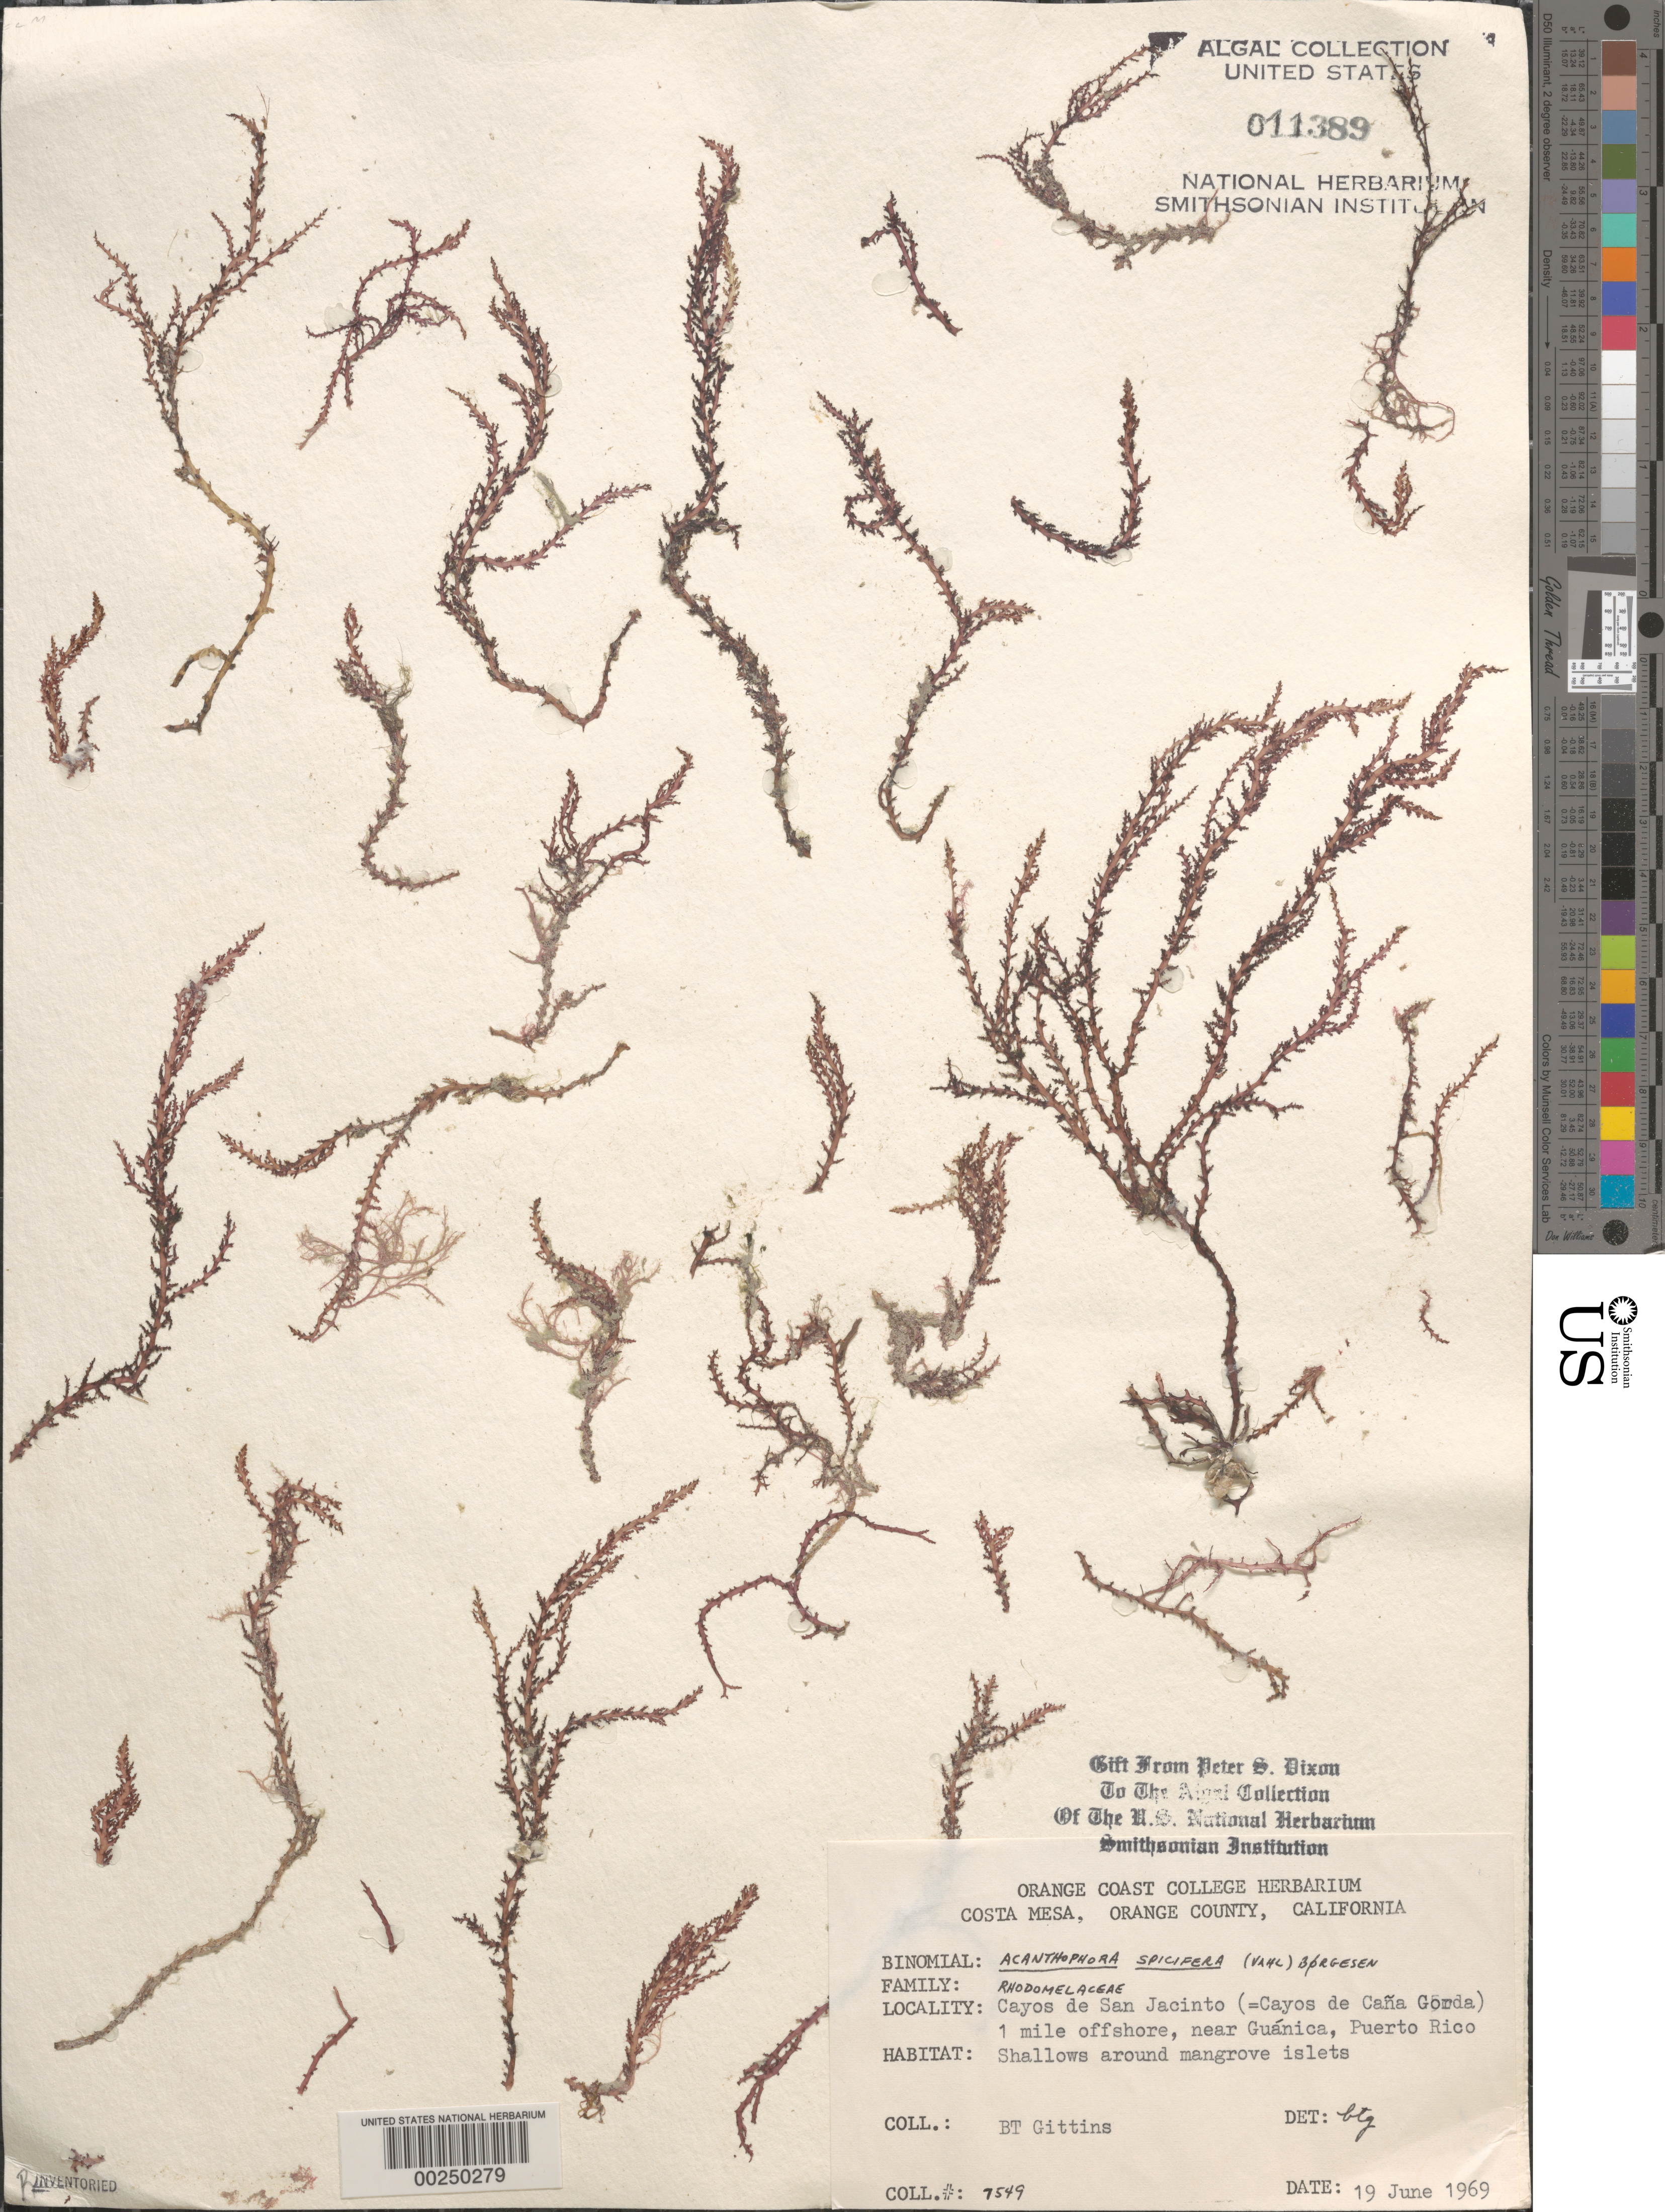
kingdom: Plantae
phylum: Rhodophyta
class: Florideophyceae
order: Ceramiales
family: Rhodomelaceae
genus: Acanthophora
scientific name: Acanthophora spicifera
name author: (Vahl) Børgesen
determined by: Gittins, B. T.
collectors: B. Gittins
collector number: Btg 7549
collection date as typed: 19 Jun 1969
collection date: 1969-06-19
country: Puerto Rico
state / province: Guanica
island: Cayos de San Jacinto (Cayos de Cana Gorda)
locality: Near Guaymas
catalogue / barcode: US 11389